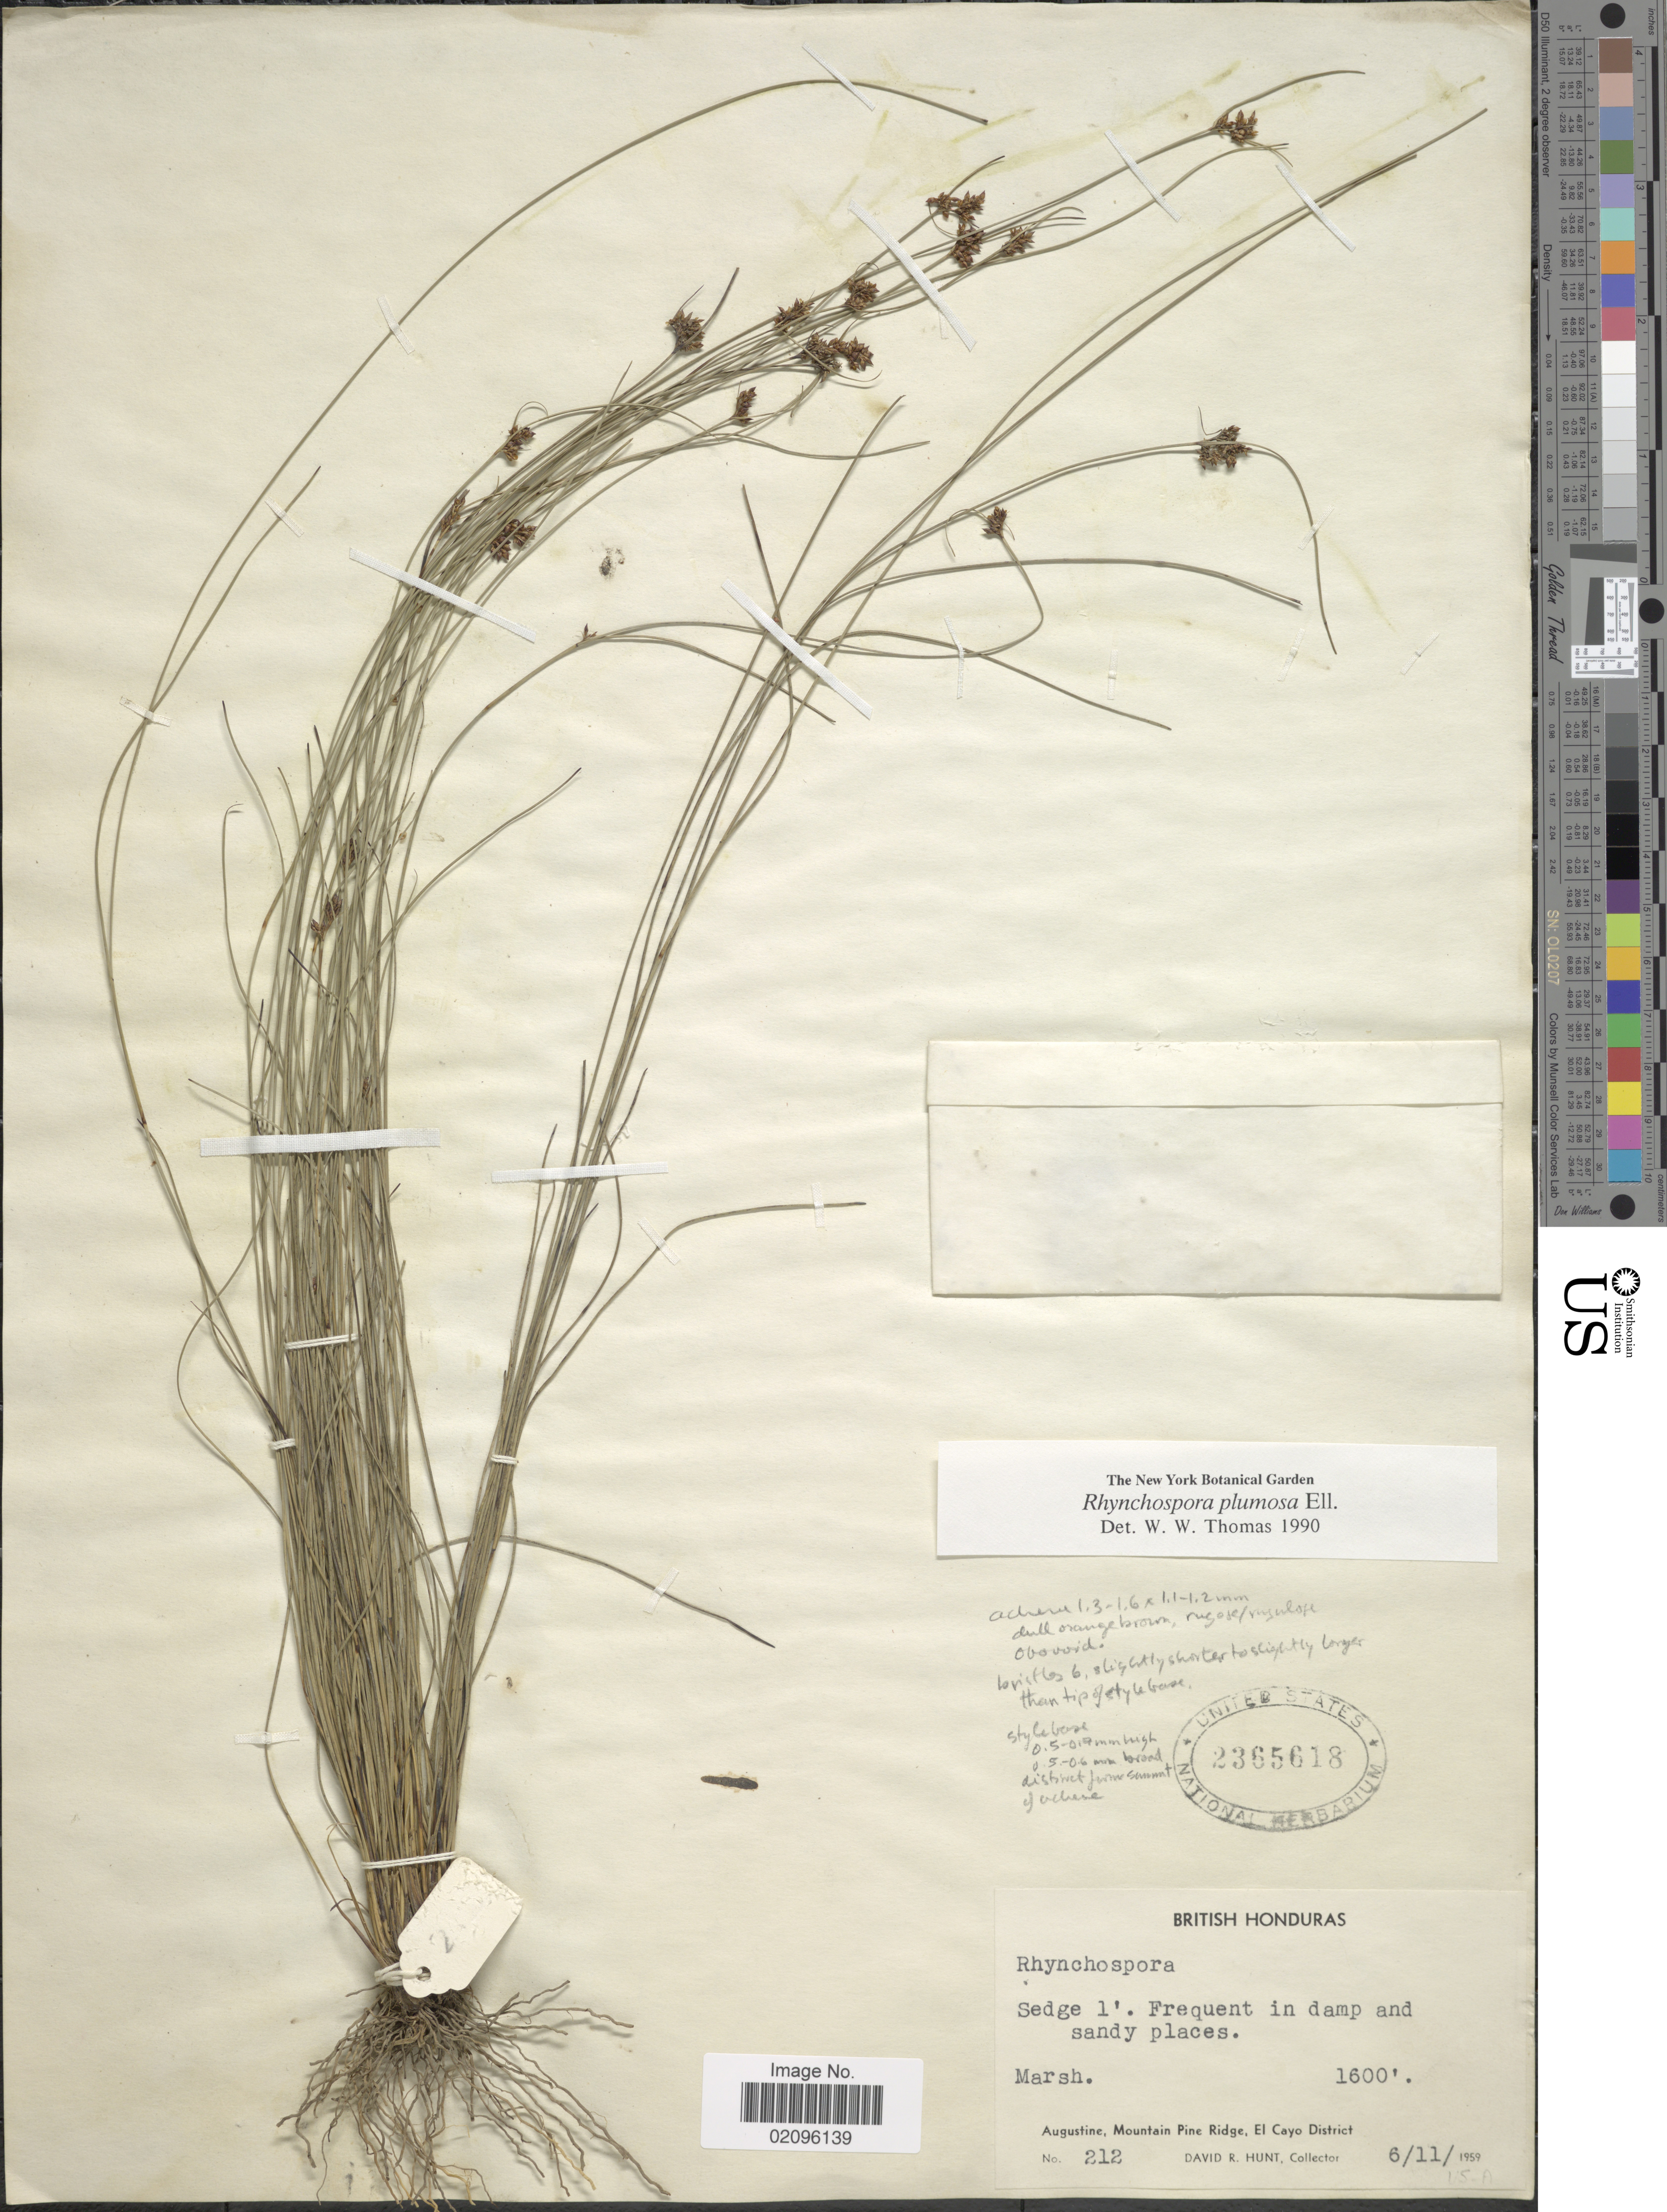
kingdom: Plantae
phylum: Tracheophyta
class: Liliopsida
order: Poales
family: Cyperaceae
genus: Rhynchospora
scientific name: Rhynchospora plumosa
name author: Elliott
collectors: D. R. Hunt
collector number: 212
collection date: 1959-11-06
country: Belize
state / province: Cayo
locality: British Honduras, marsh, Augustine, Mountain Pine Ridge, El Cayo District.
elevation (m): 488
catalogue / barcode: US 2365618